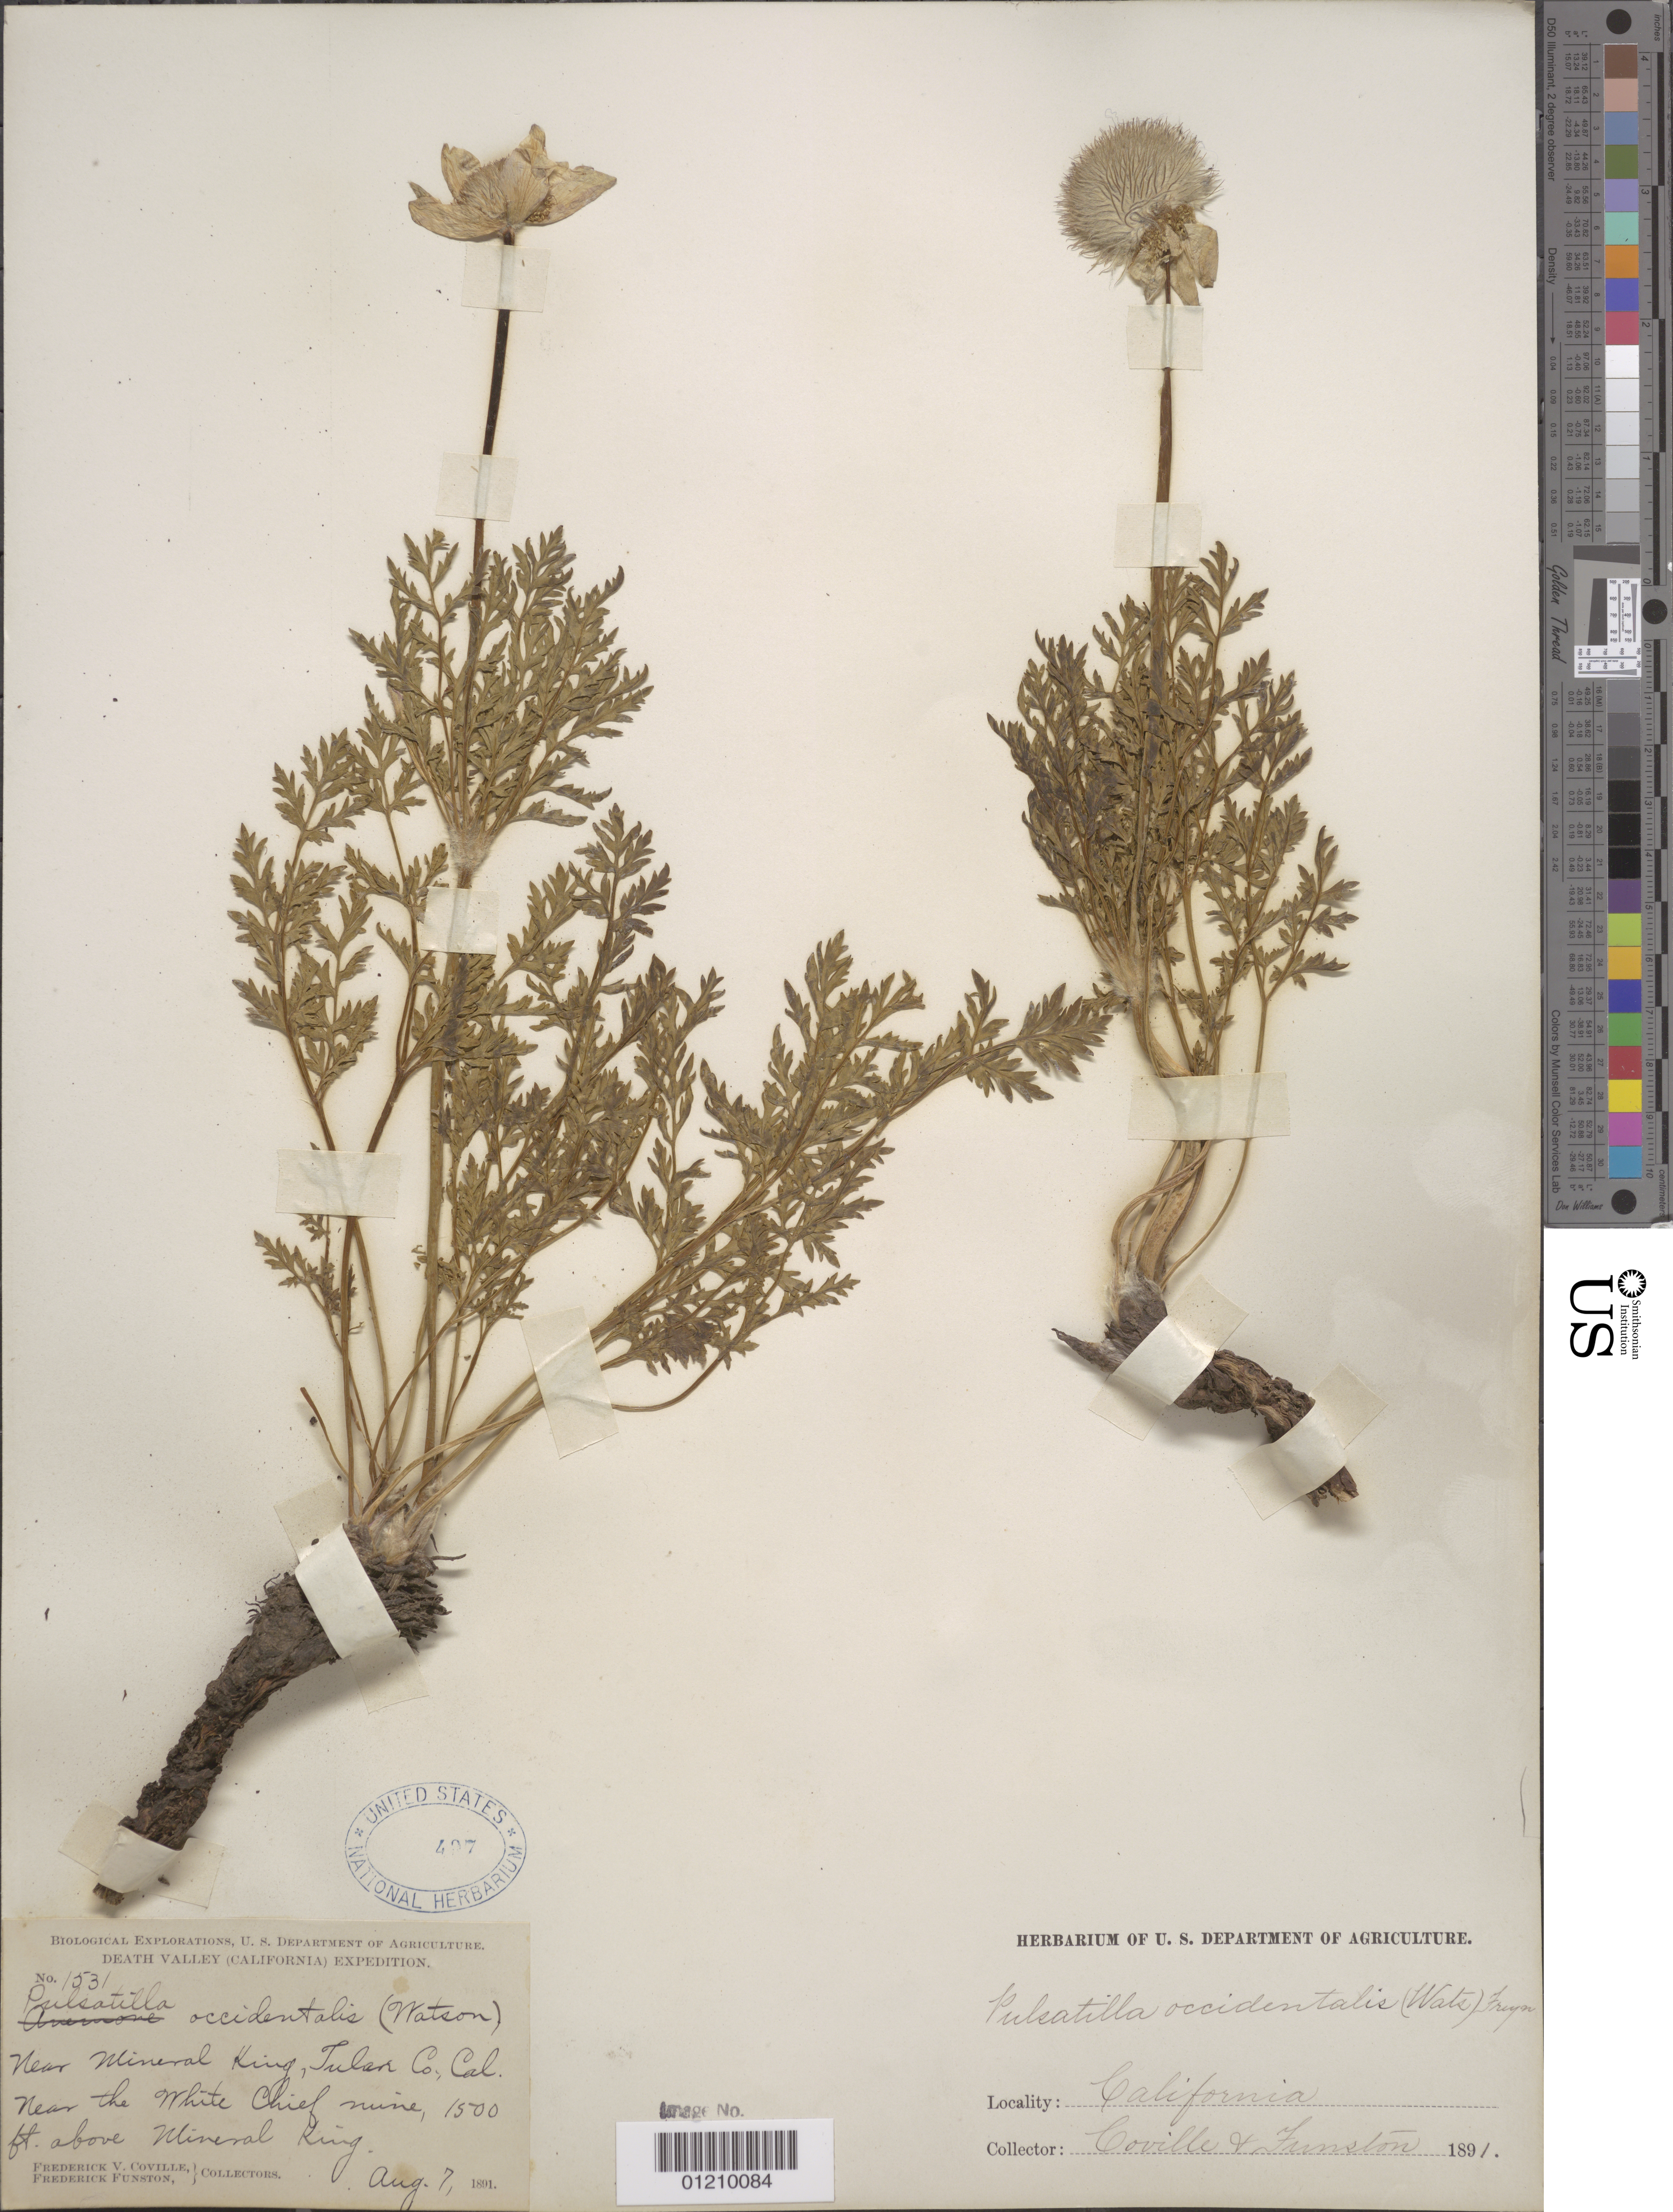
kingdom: Plantae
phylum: Tracheophyta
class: Magnoliopsida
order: Ranunculales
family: Ranunculaceae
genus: Pulsatilla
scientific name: Pulsatilla occidentalis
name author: (S. Watson) Freyn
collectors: F. V. Coville & F. Funston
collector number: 1531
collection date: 1891-08-07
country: United States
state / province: California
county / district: Tulare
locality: Near Mineral King, near the White Chief Mine, 1500 ft. above Mineral King.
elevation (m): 457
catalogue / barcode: US 497